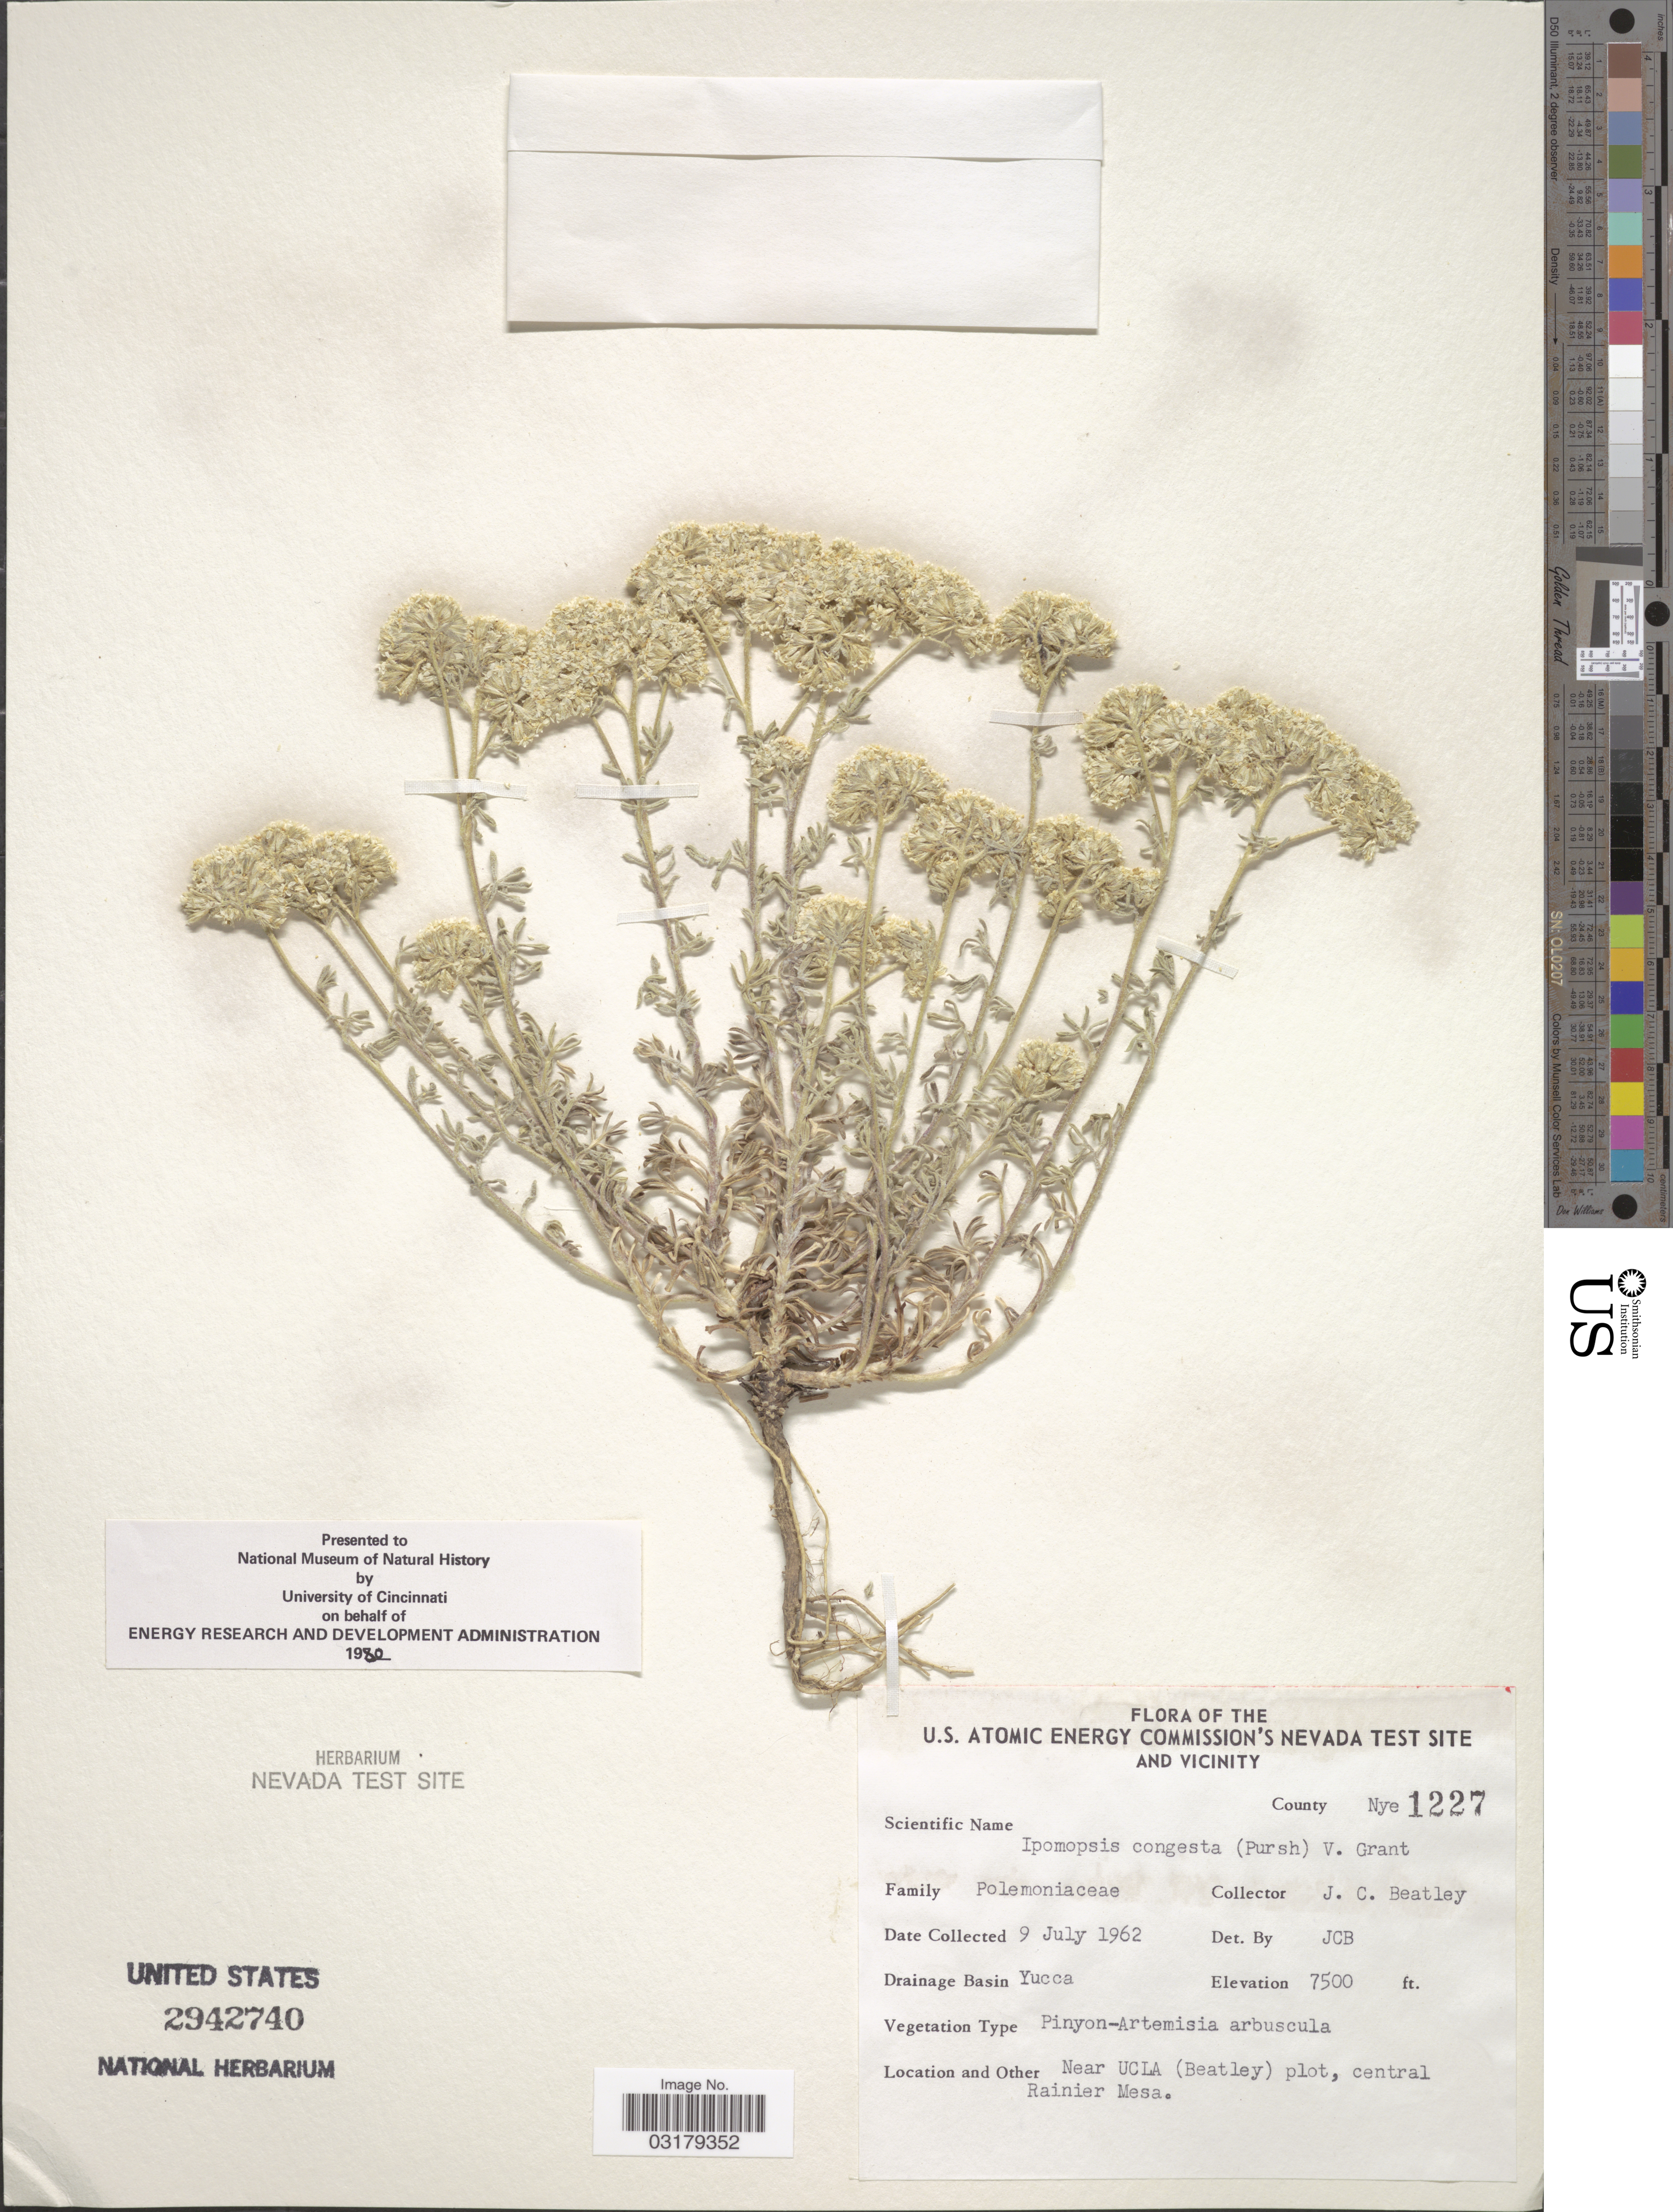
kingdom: Plantae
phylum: Tracheophyta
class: Magnoliopsida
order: Ericales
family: Polemoniaceae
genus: Ipomopsis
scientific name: Ipomopsis congesta var. palmifrons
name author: Brand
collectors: J. C. Beatley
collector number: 1227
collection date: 1962-07-09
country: United States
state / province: Nevada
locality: The U.S. Atomic Energy Commission's Nevada test site and vicinity. County Nye. Drainage Basin Yucca. Near UCLA (Beatley) plot, central Rainier Mesa.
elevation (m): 2286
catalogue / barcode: US 2942740